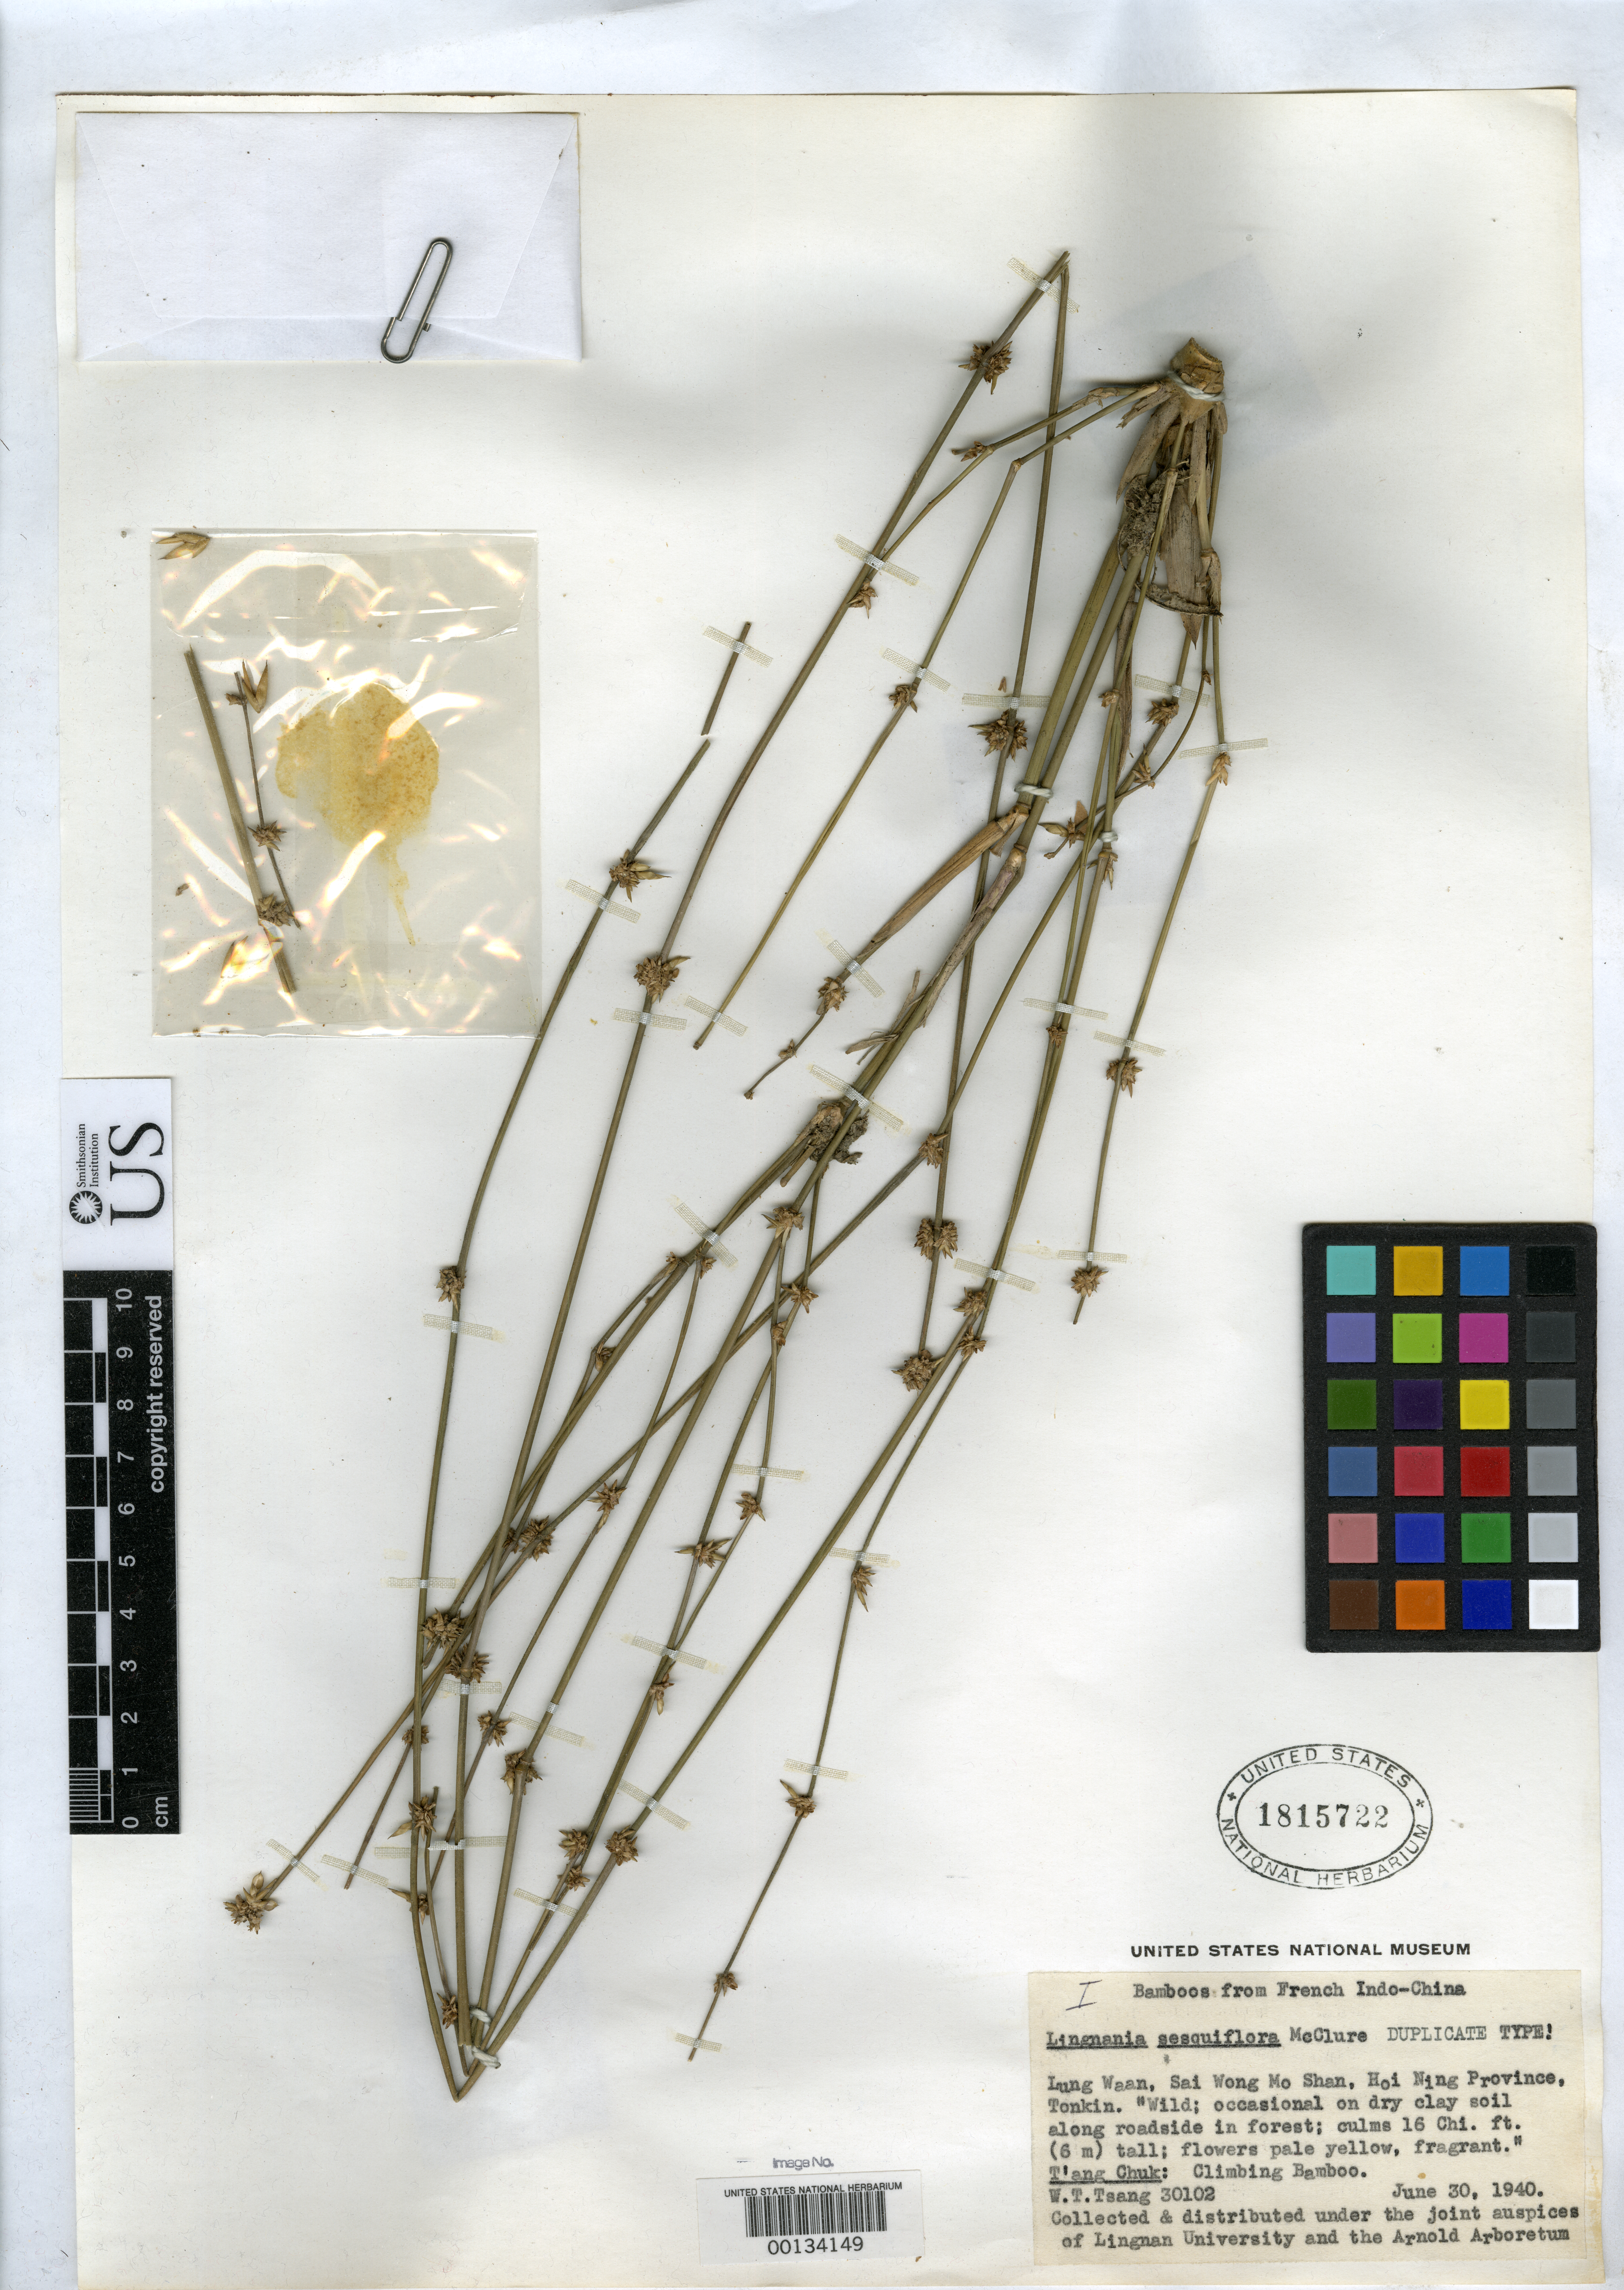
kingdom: Plantae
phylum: Tracheophyta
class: Liliopsida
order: Poales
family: Poaceae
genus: Lingnania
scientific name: Lingnania sesquiflora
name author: McClure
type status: Isotype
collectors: W. T. Tsang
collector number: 30102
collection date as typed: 30 Jun 1940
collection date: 1940-06-30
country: Vietnam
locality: Lung Waan, Sai Wang Mo Shan, Tonkin.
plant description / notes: Collection data uncertain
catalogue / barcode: US 1815722